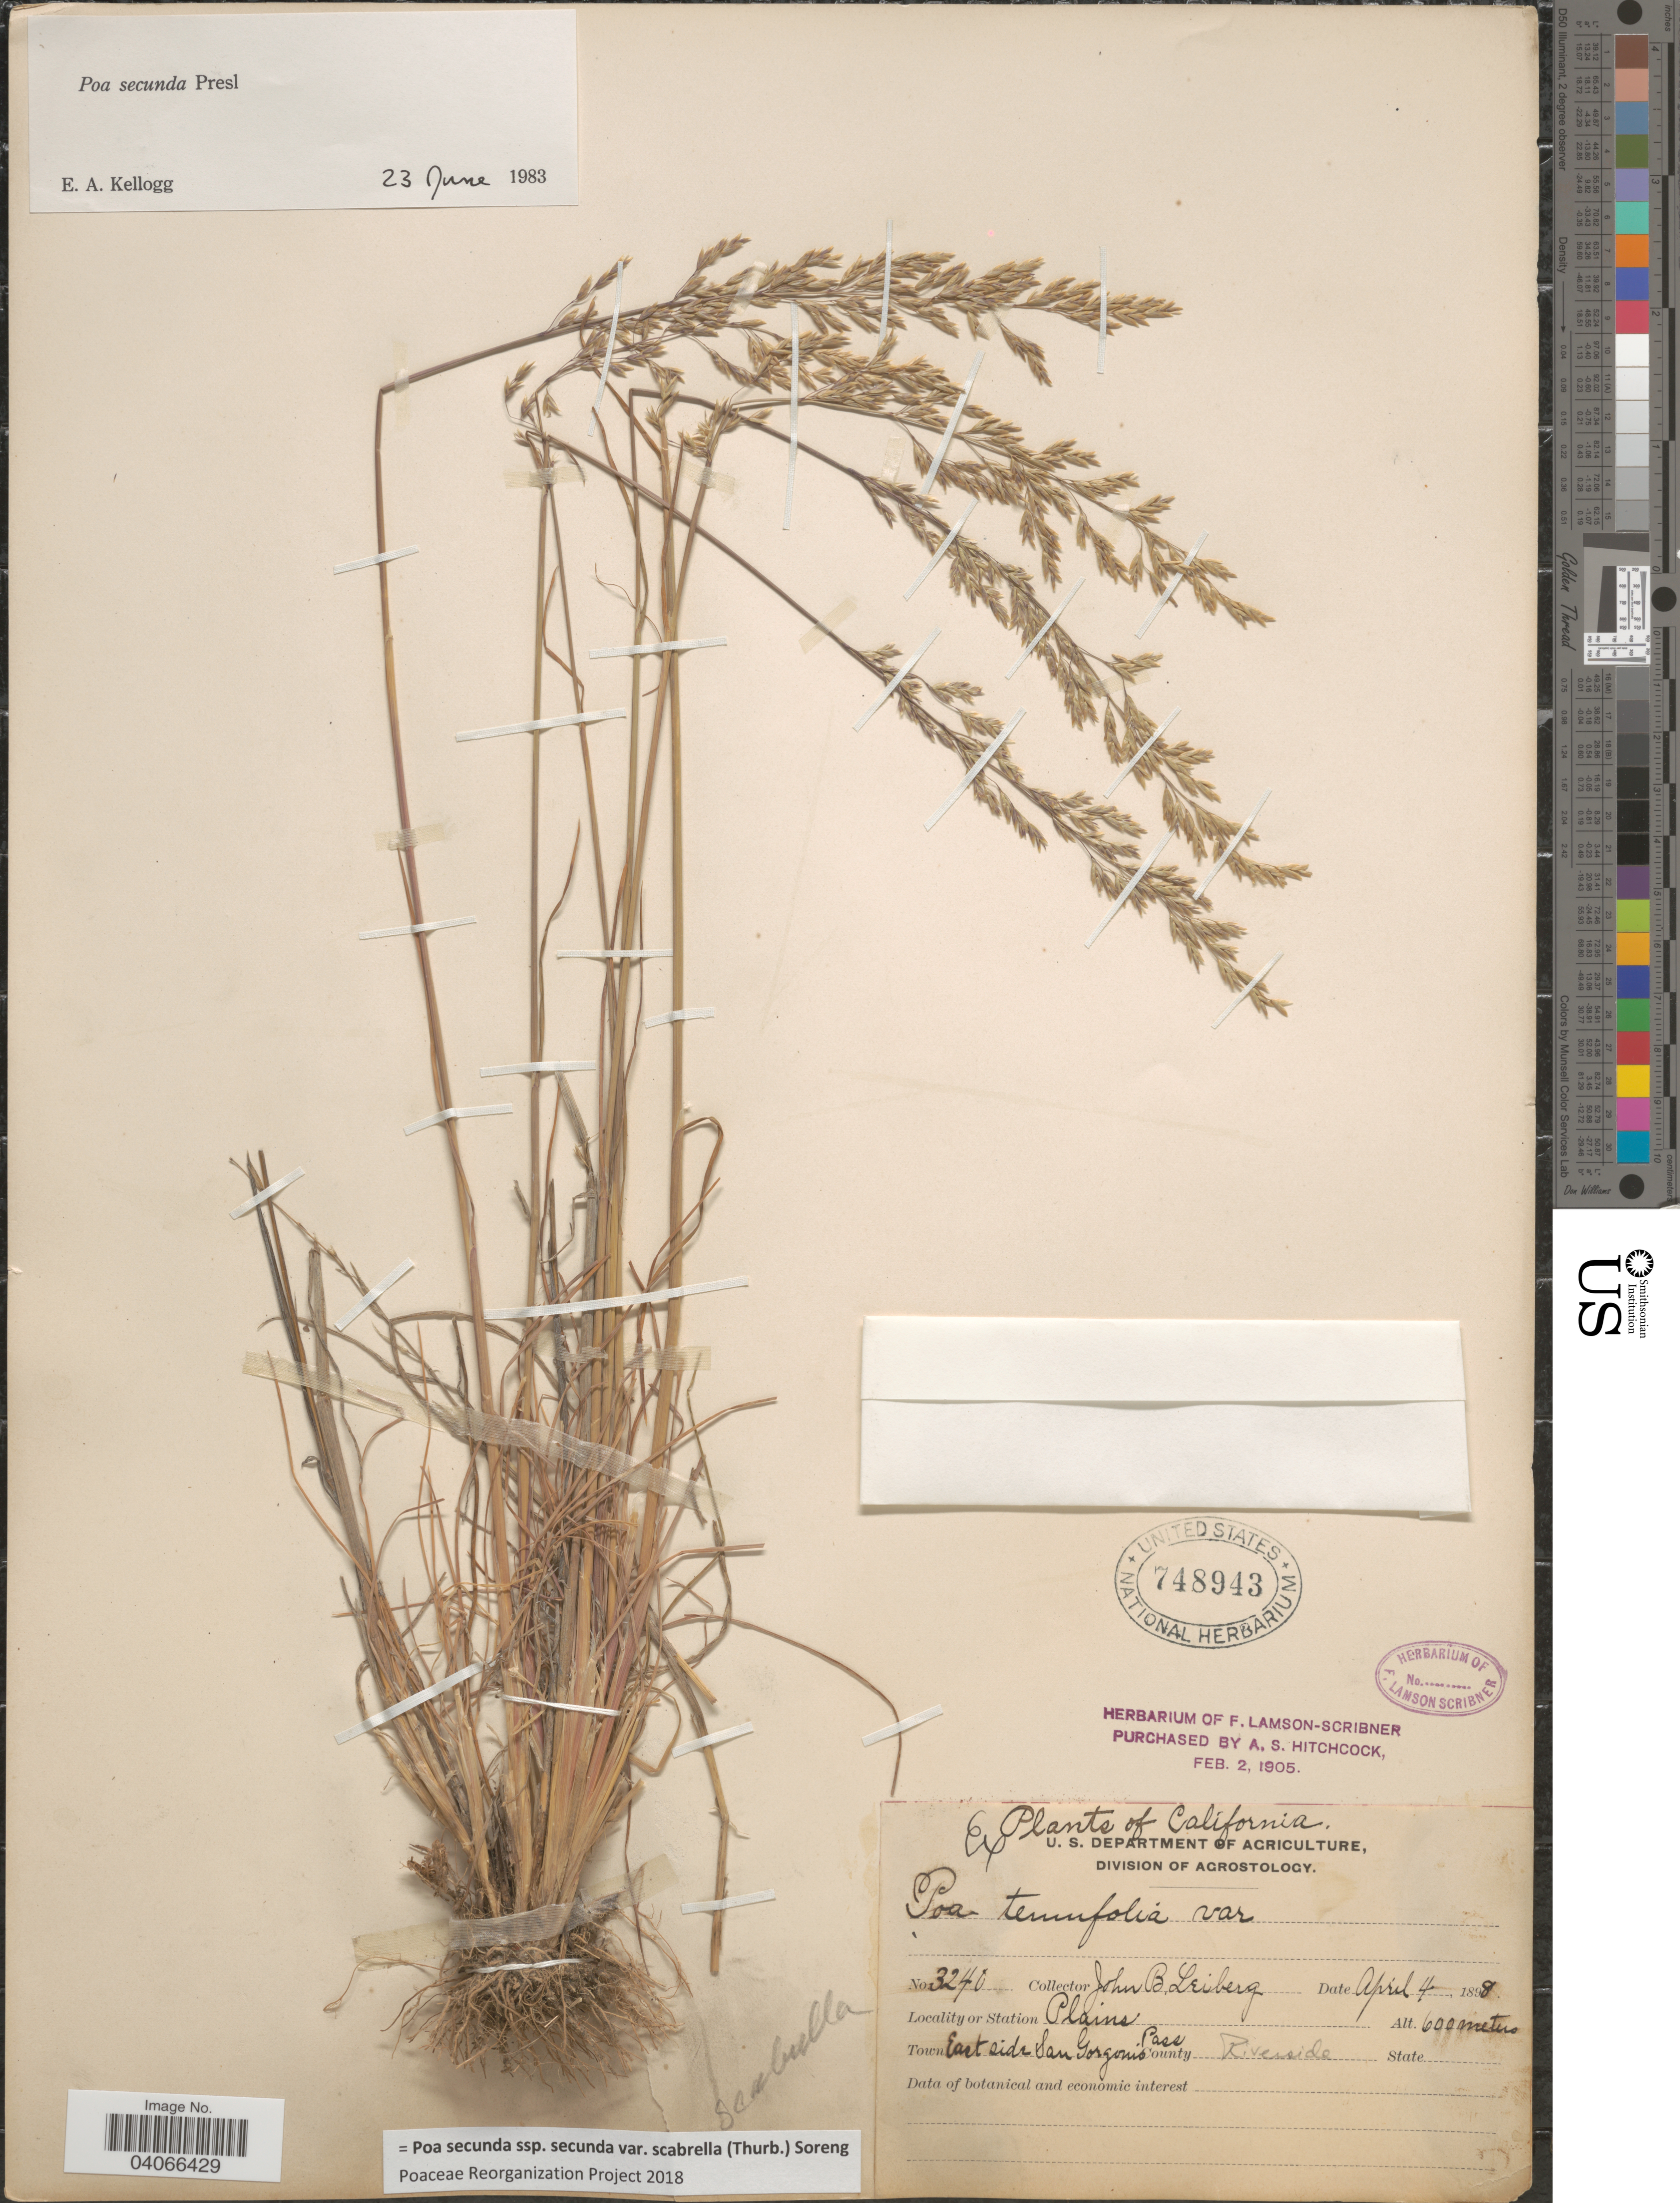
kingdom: Plantae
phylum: Tracheophyta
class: Liliopsida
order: Poales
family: Poaceae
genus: Poa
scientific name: Poa secunda subsp. secunda var. scabrella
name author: (Thurb.) Soreng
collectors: J. B. Leiberg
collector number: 3340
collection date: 1898-04-04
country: United States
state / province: California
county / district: Riverside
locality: Town East side San Gorgouis Pass. County Riverside.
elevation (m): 600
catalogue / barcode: US 748943